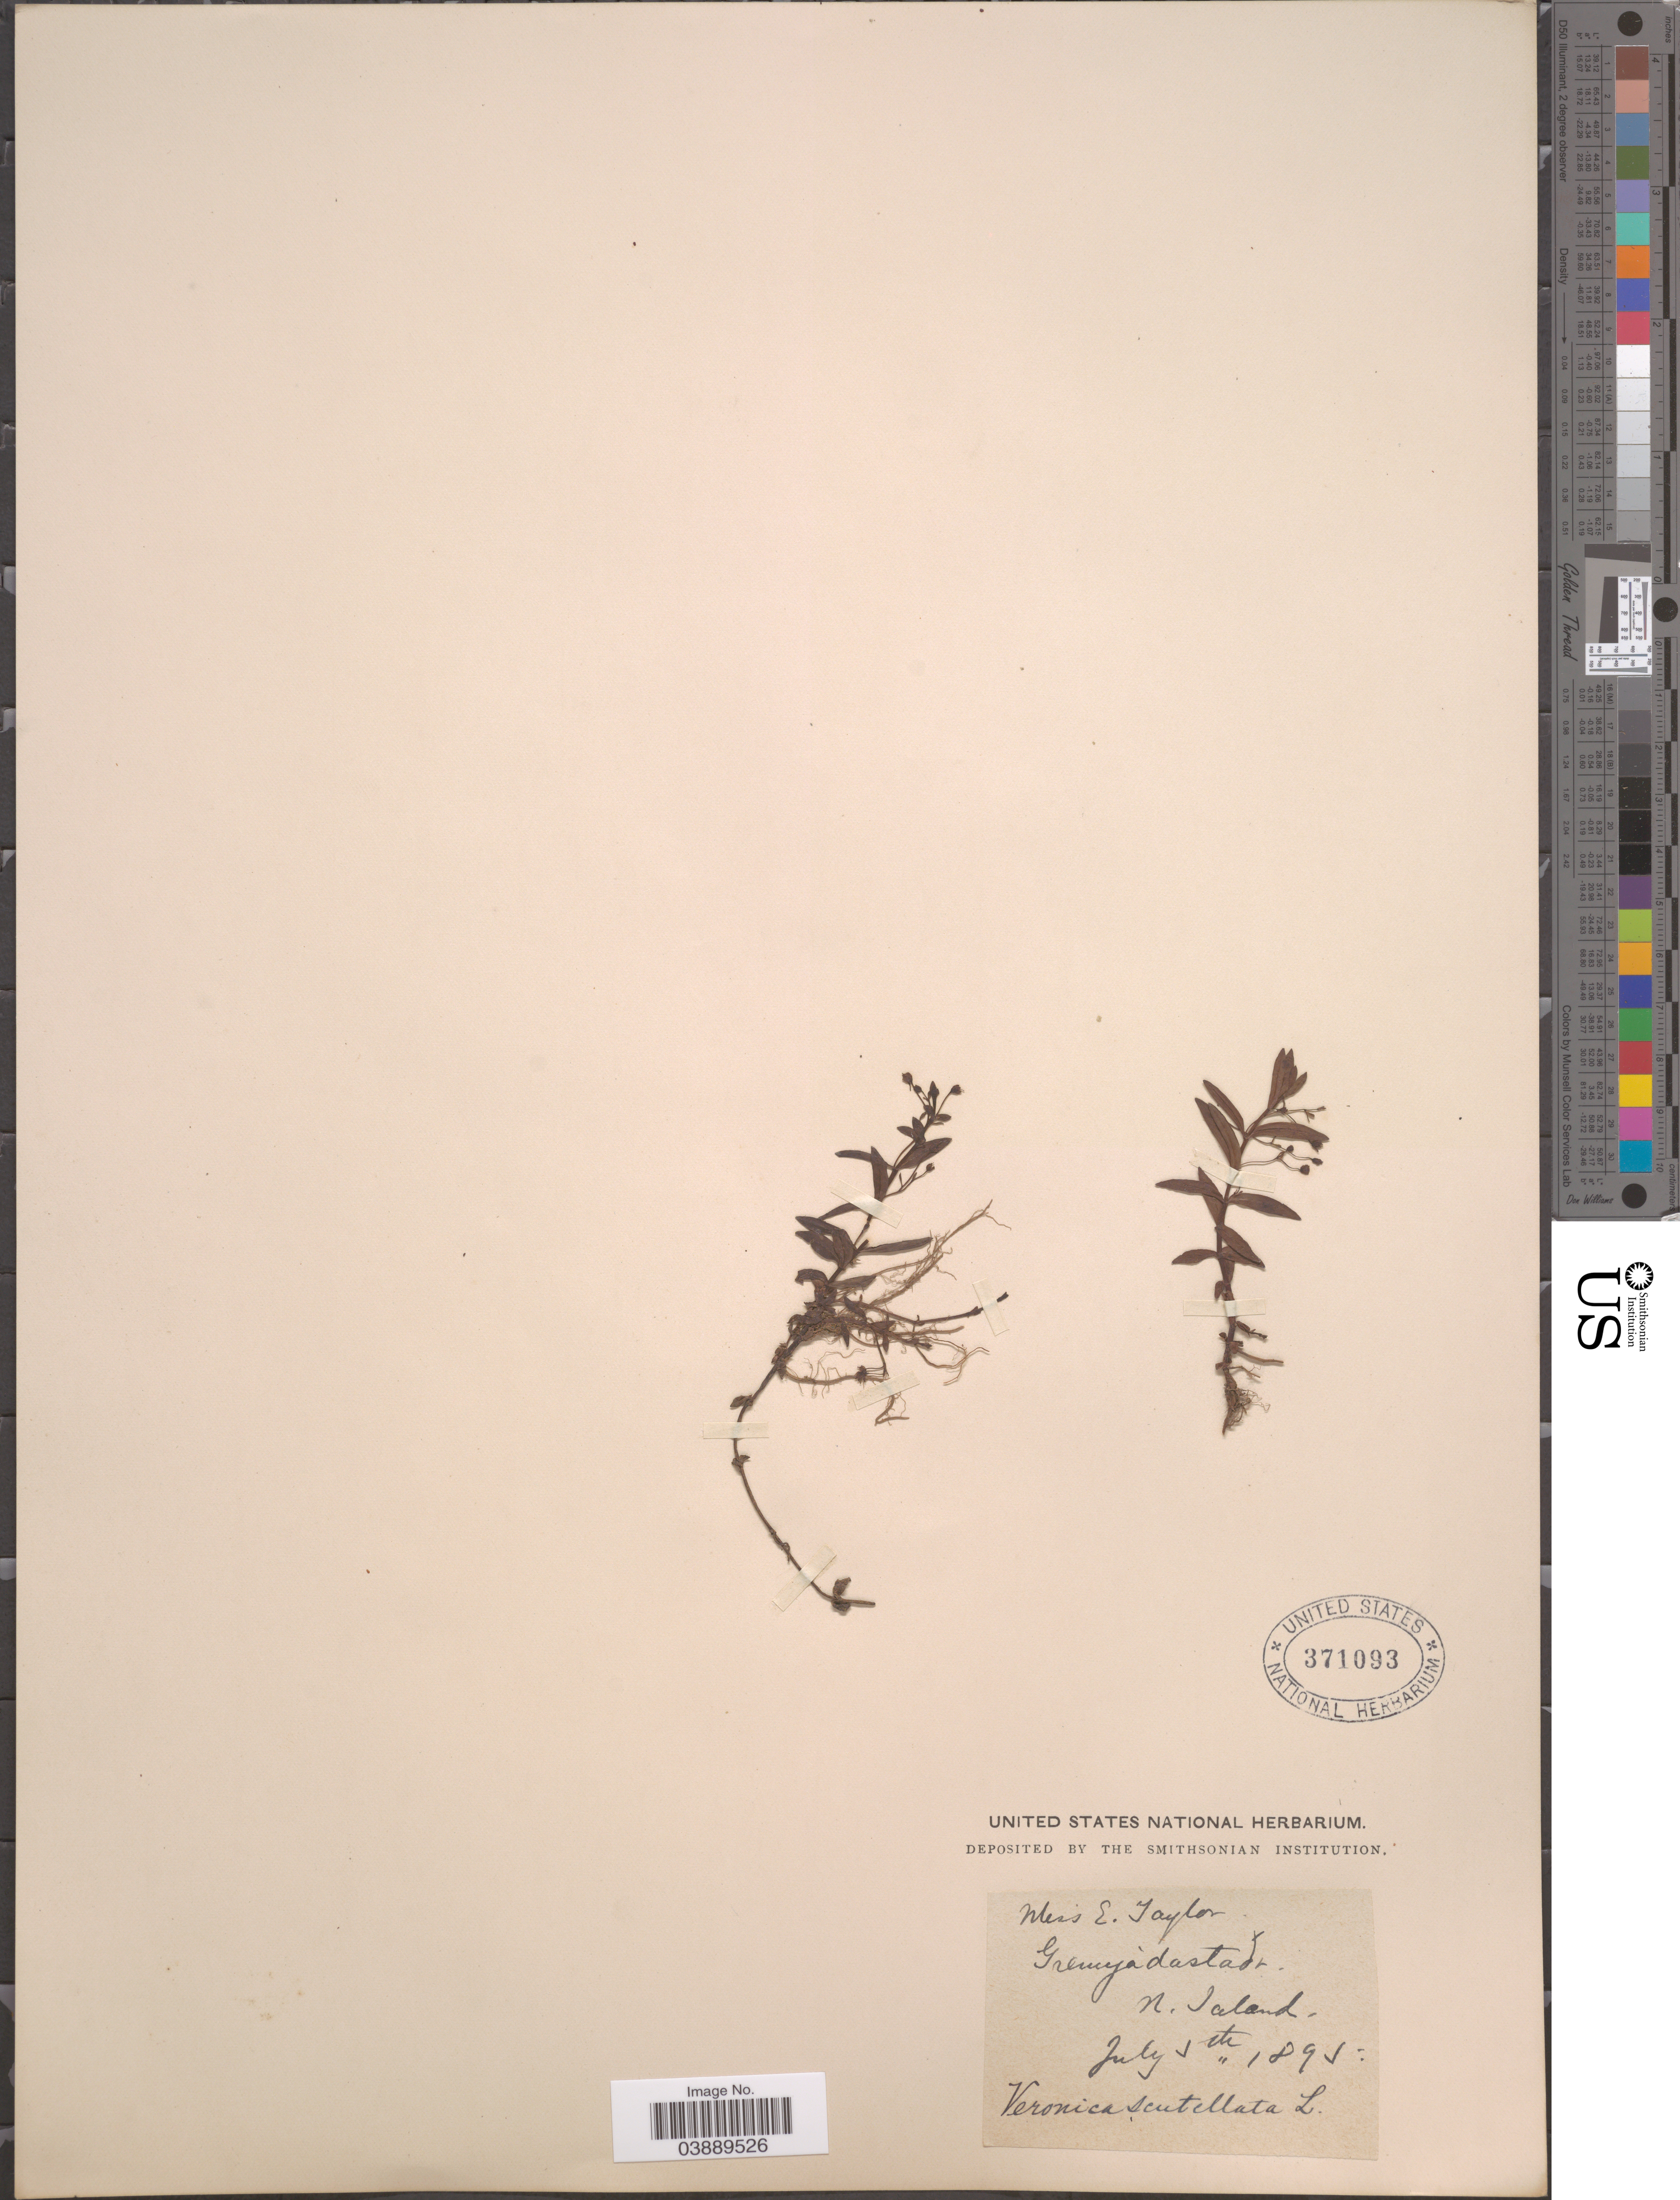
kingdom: Plantae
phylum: Tracheophyta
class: Magnoliopsida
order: Lamiales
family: Plantaginaceae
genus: Veronica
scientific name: Veronica scutellata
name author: L.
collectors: E. Taylor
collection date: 1895-07-05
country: Iceland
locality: Grenjaðarstaður. N. Iceland.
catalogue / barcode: US 371093